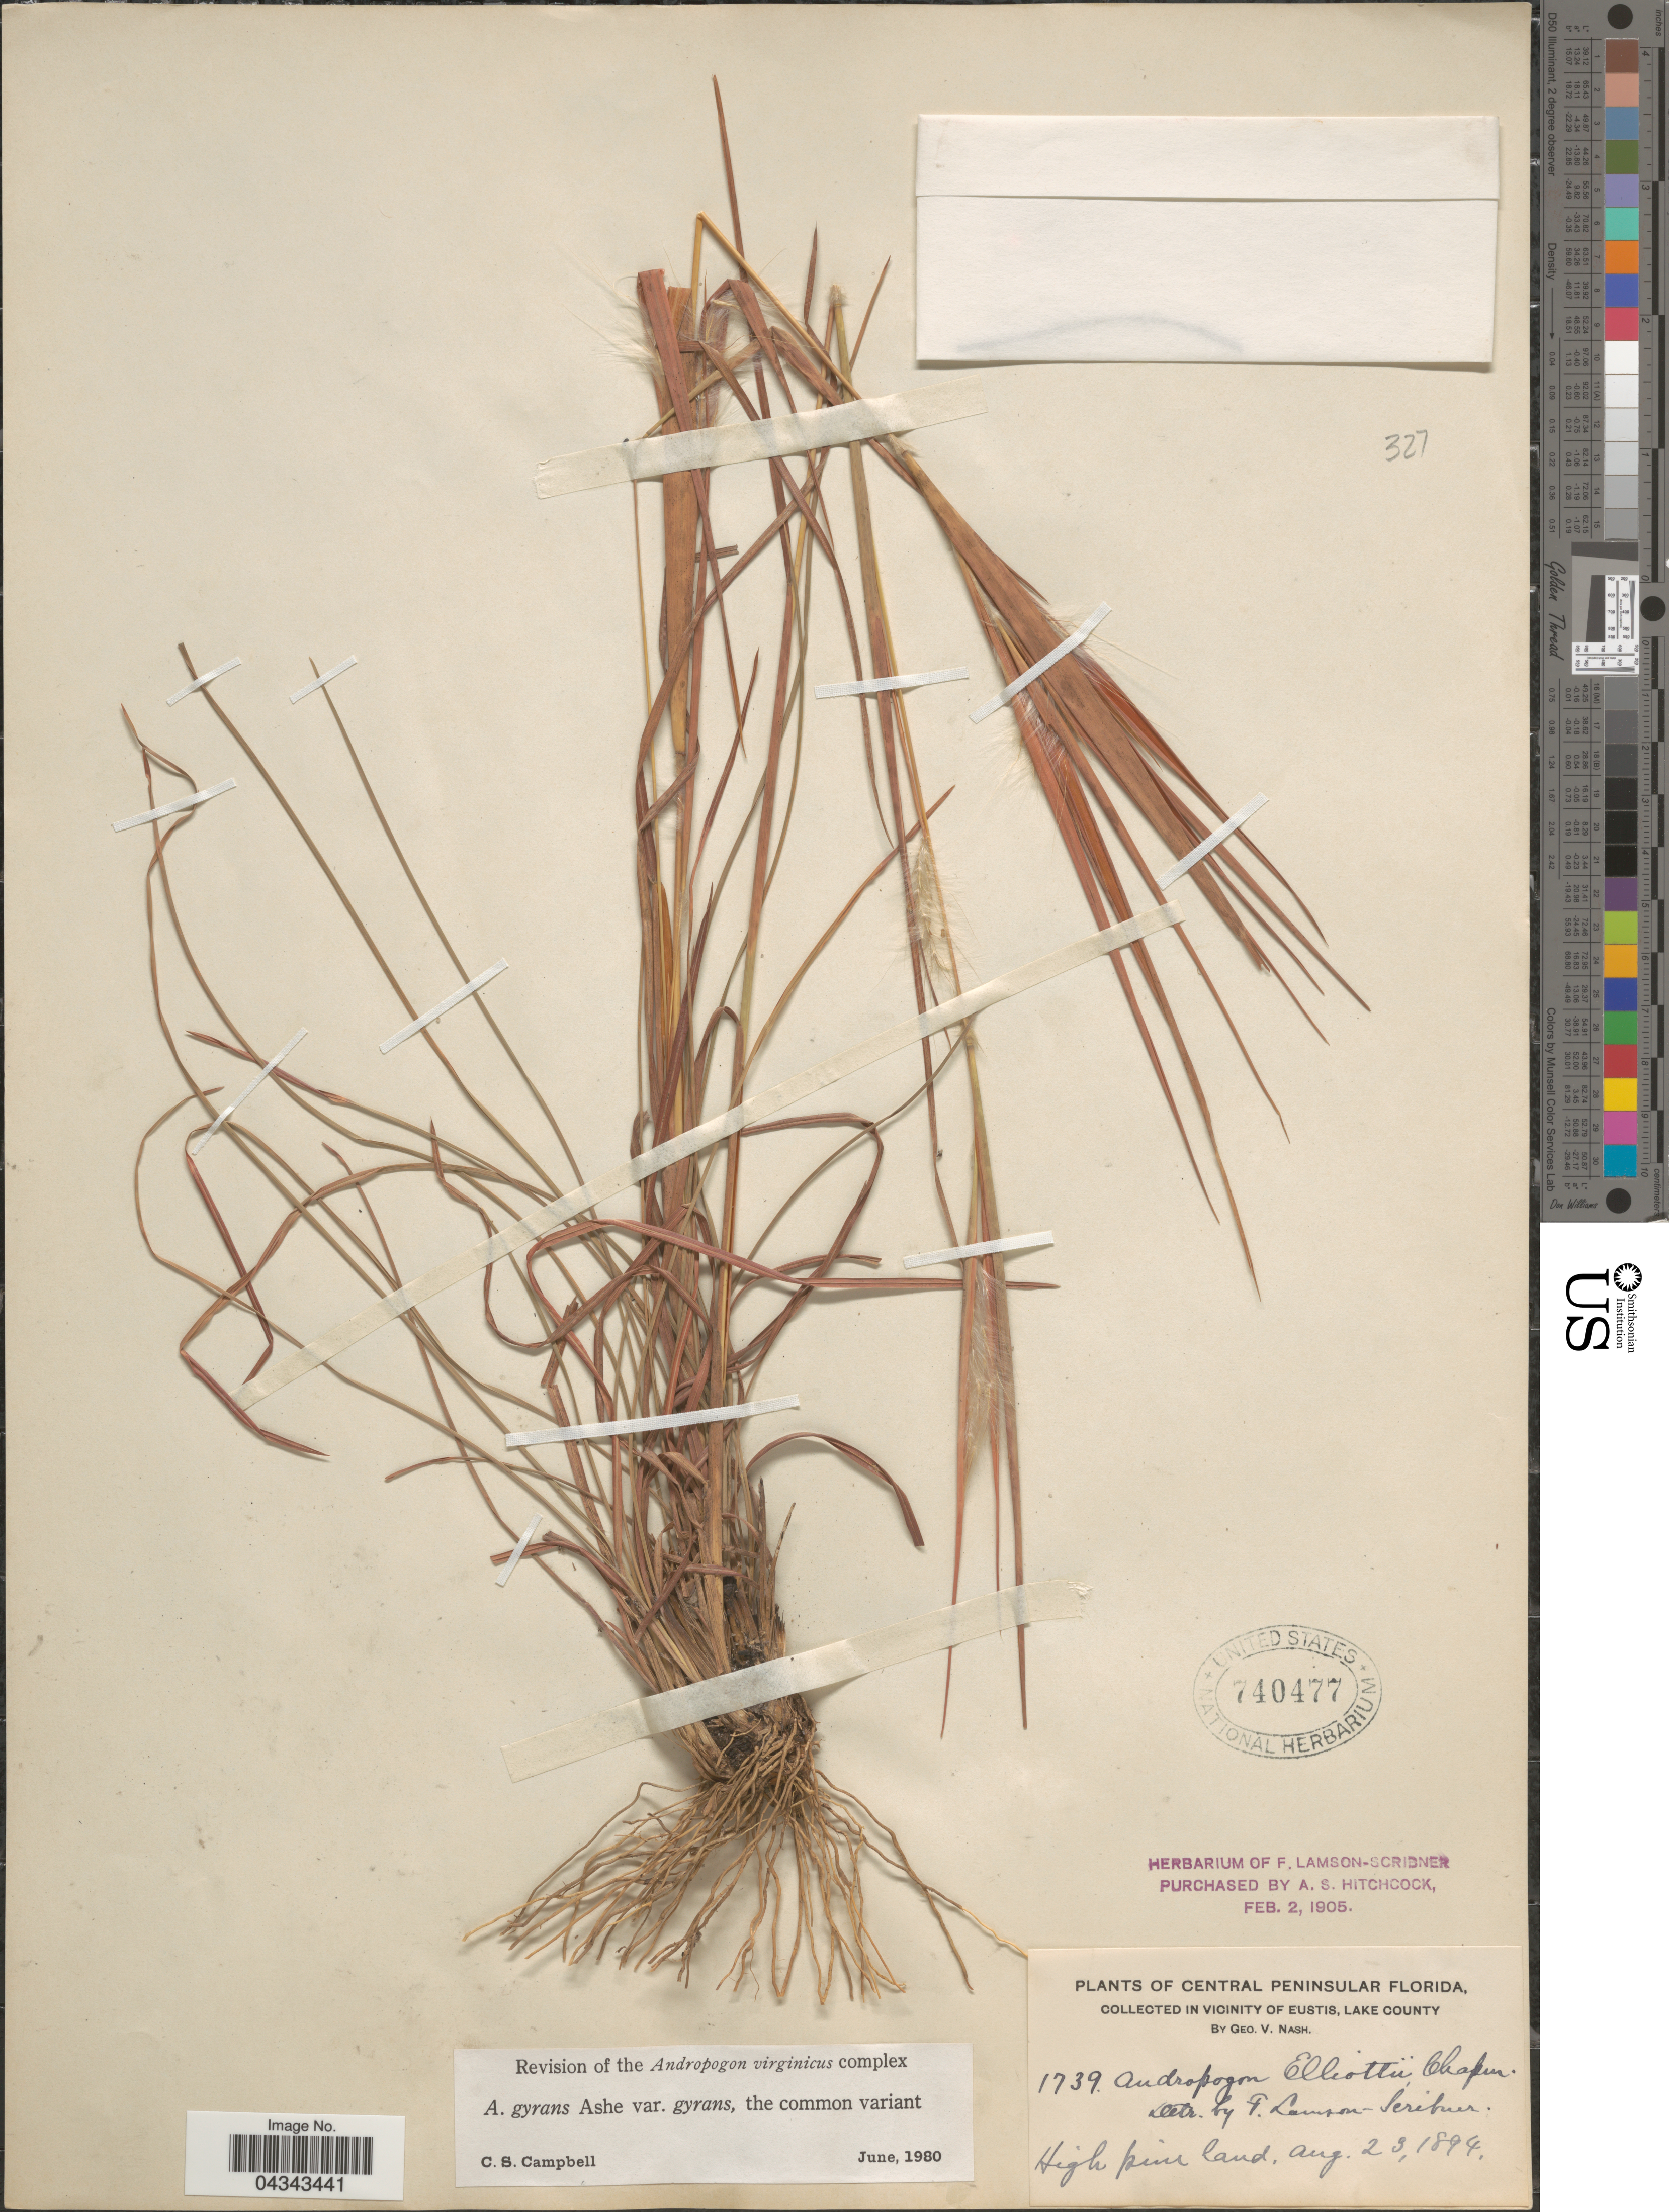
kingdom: Plantae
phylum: Tracheophyta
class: Liliopsida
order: Poales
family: Poaceae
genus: Andropogon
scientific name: Andropogon gyrans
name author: Ashe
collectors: G. V. Nash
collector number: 1739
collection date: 1894-08-23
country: United States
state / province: Florida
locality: Central Peninsular Florida. In Vicinity of Eustis, Lake County. High pine land.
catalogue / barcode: US 740477